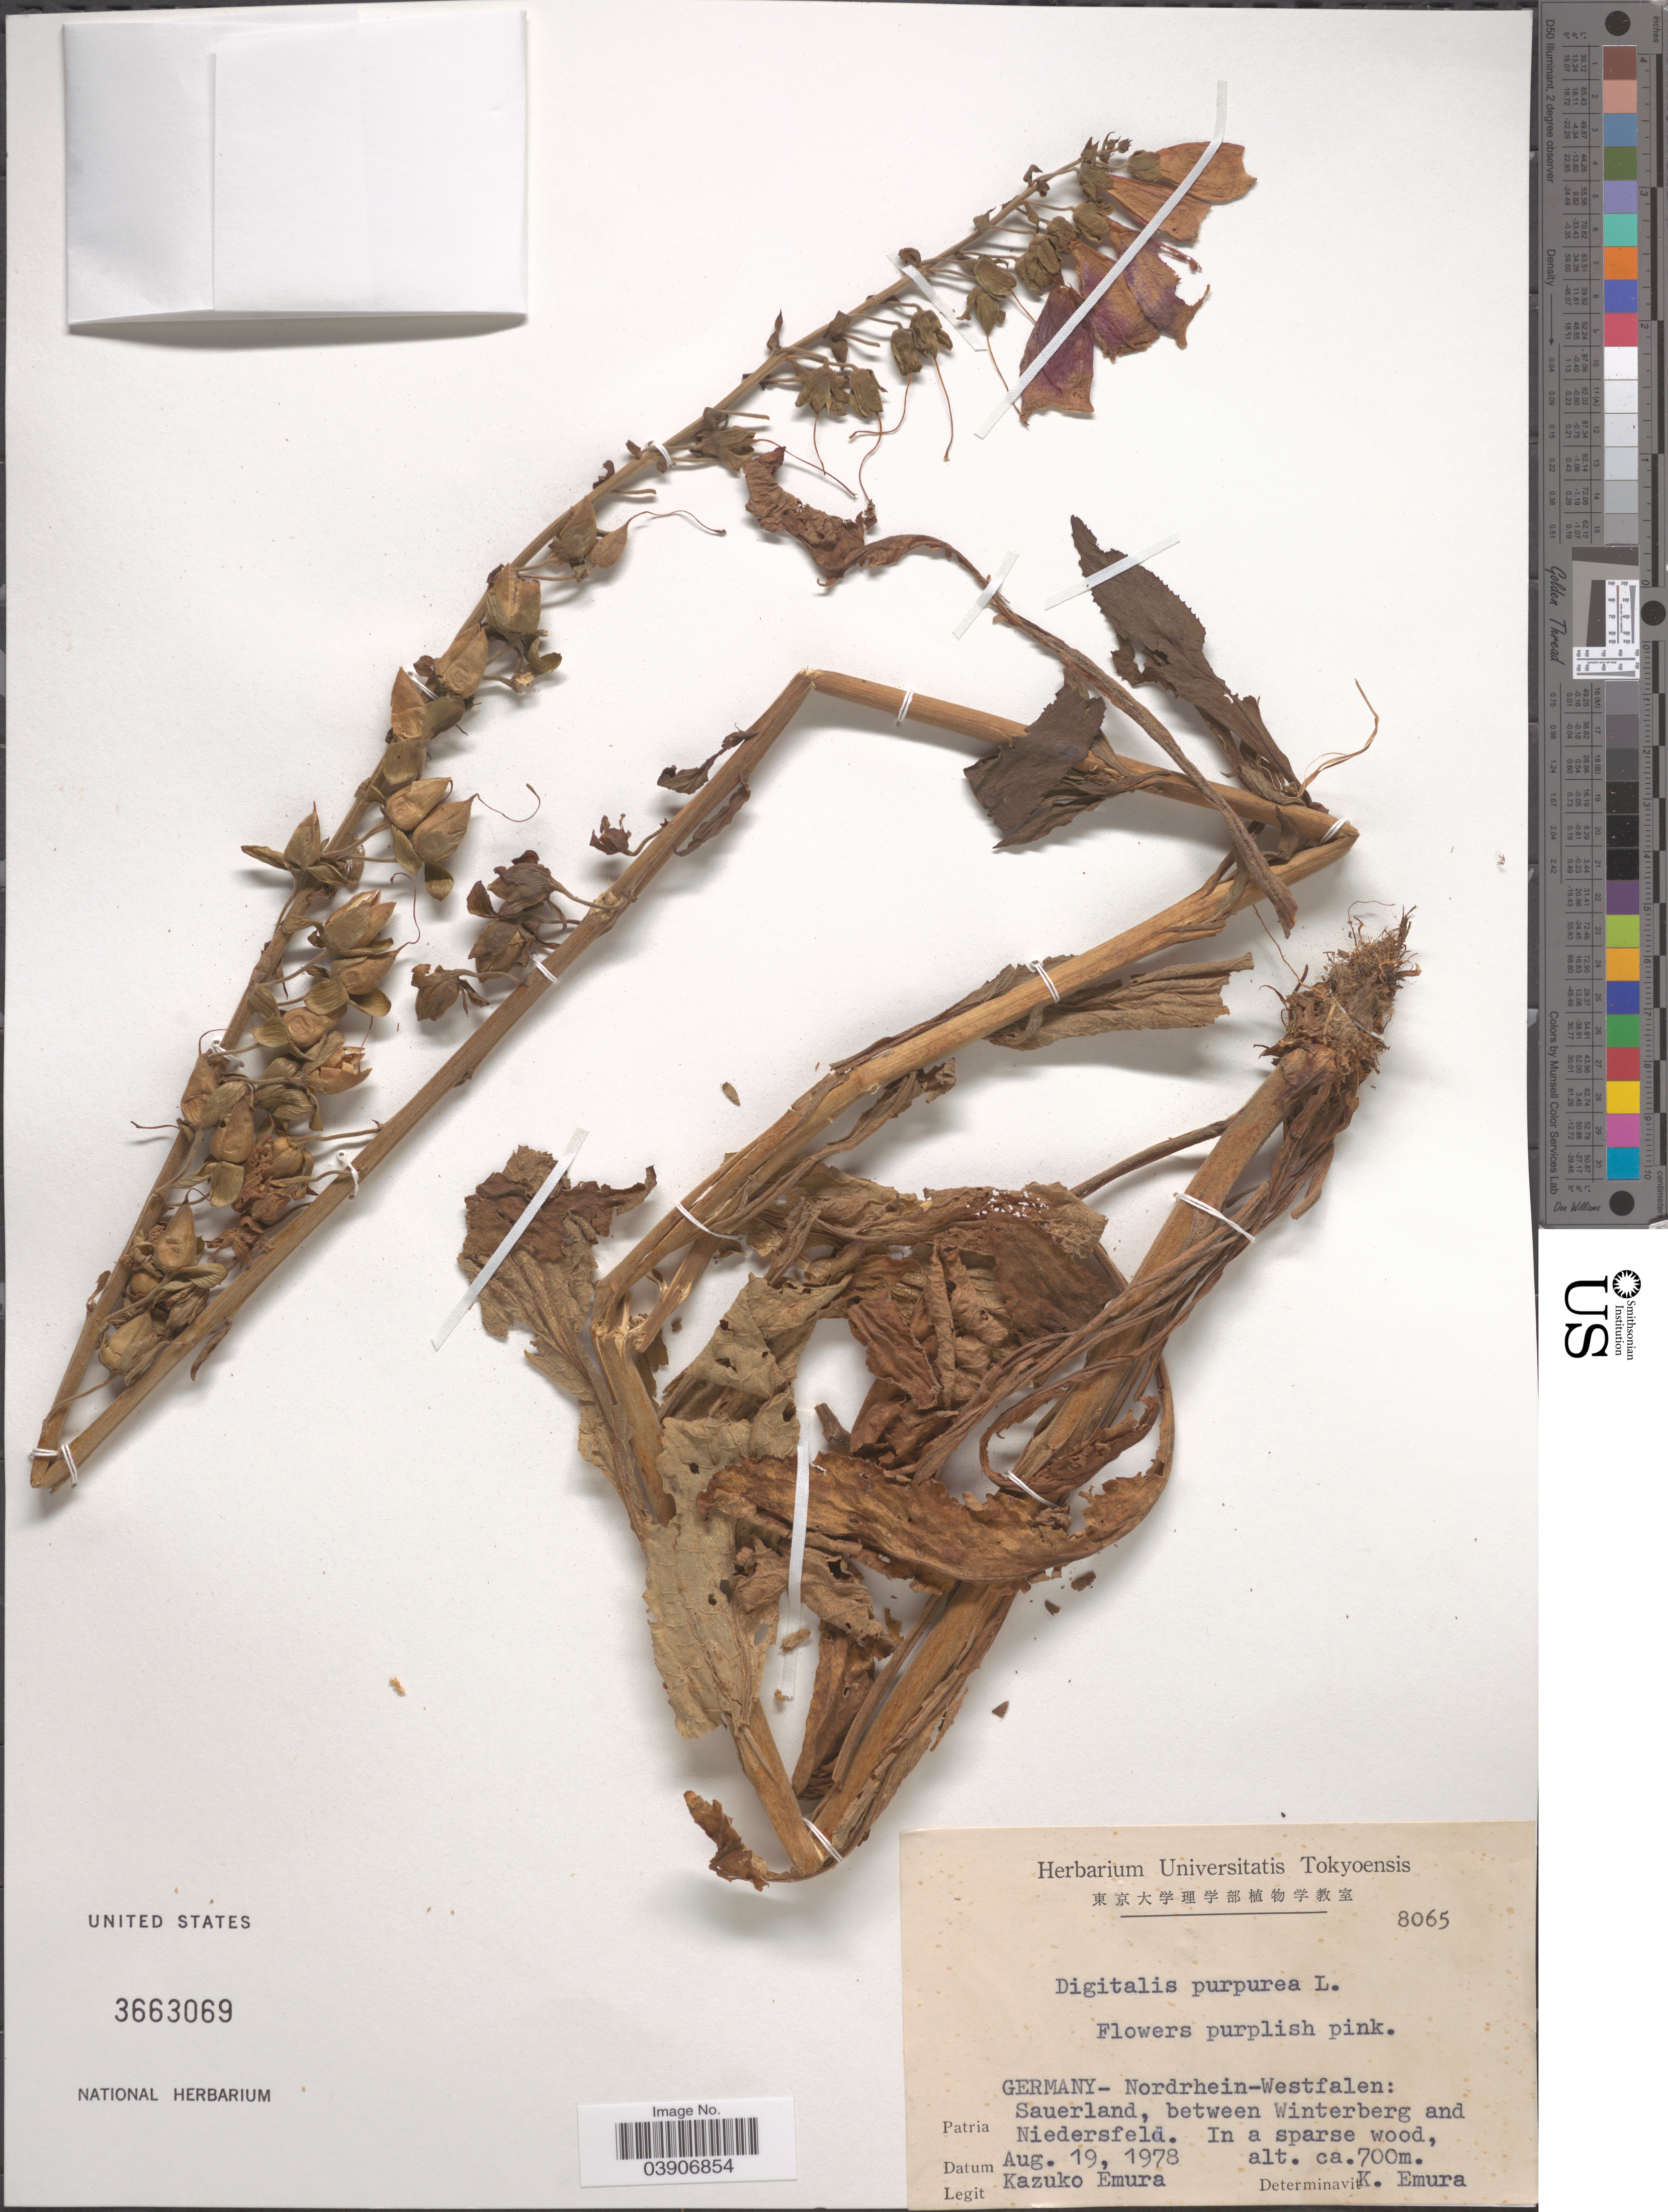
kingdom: Plantae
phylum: Tracheophyta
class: Magnoliopsida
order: Lamiales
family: Plantaginaceae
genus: Digitalis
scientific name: Digitalis purpurea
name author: L.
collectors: K. Emura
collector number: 8065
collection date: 1978-08-19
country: Germany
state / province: Nordrhein-Westfalen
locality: Sauerland, between Winterberg and Niedersfeld.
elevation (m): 700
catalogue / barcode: US 3663069